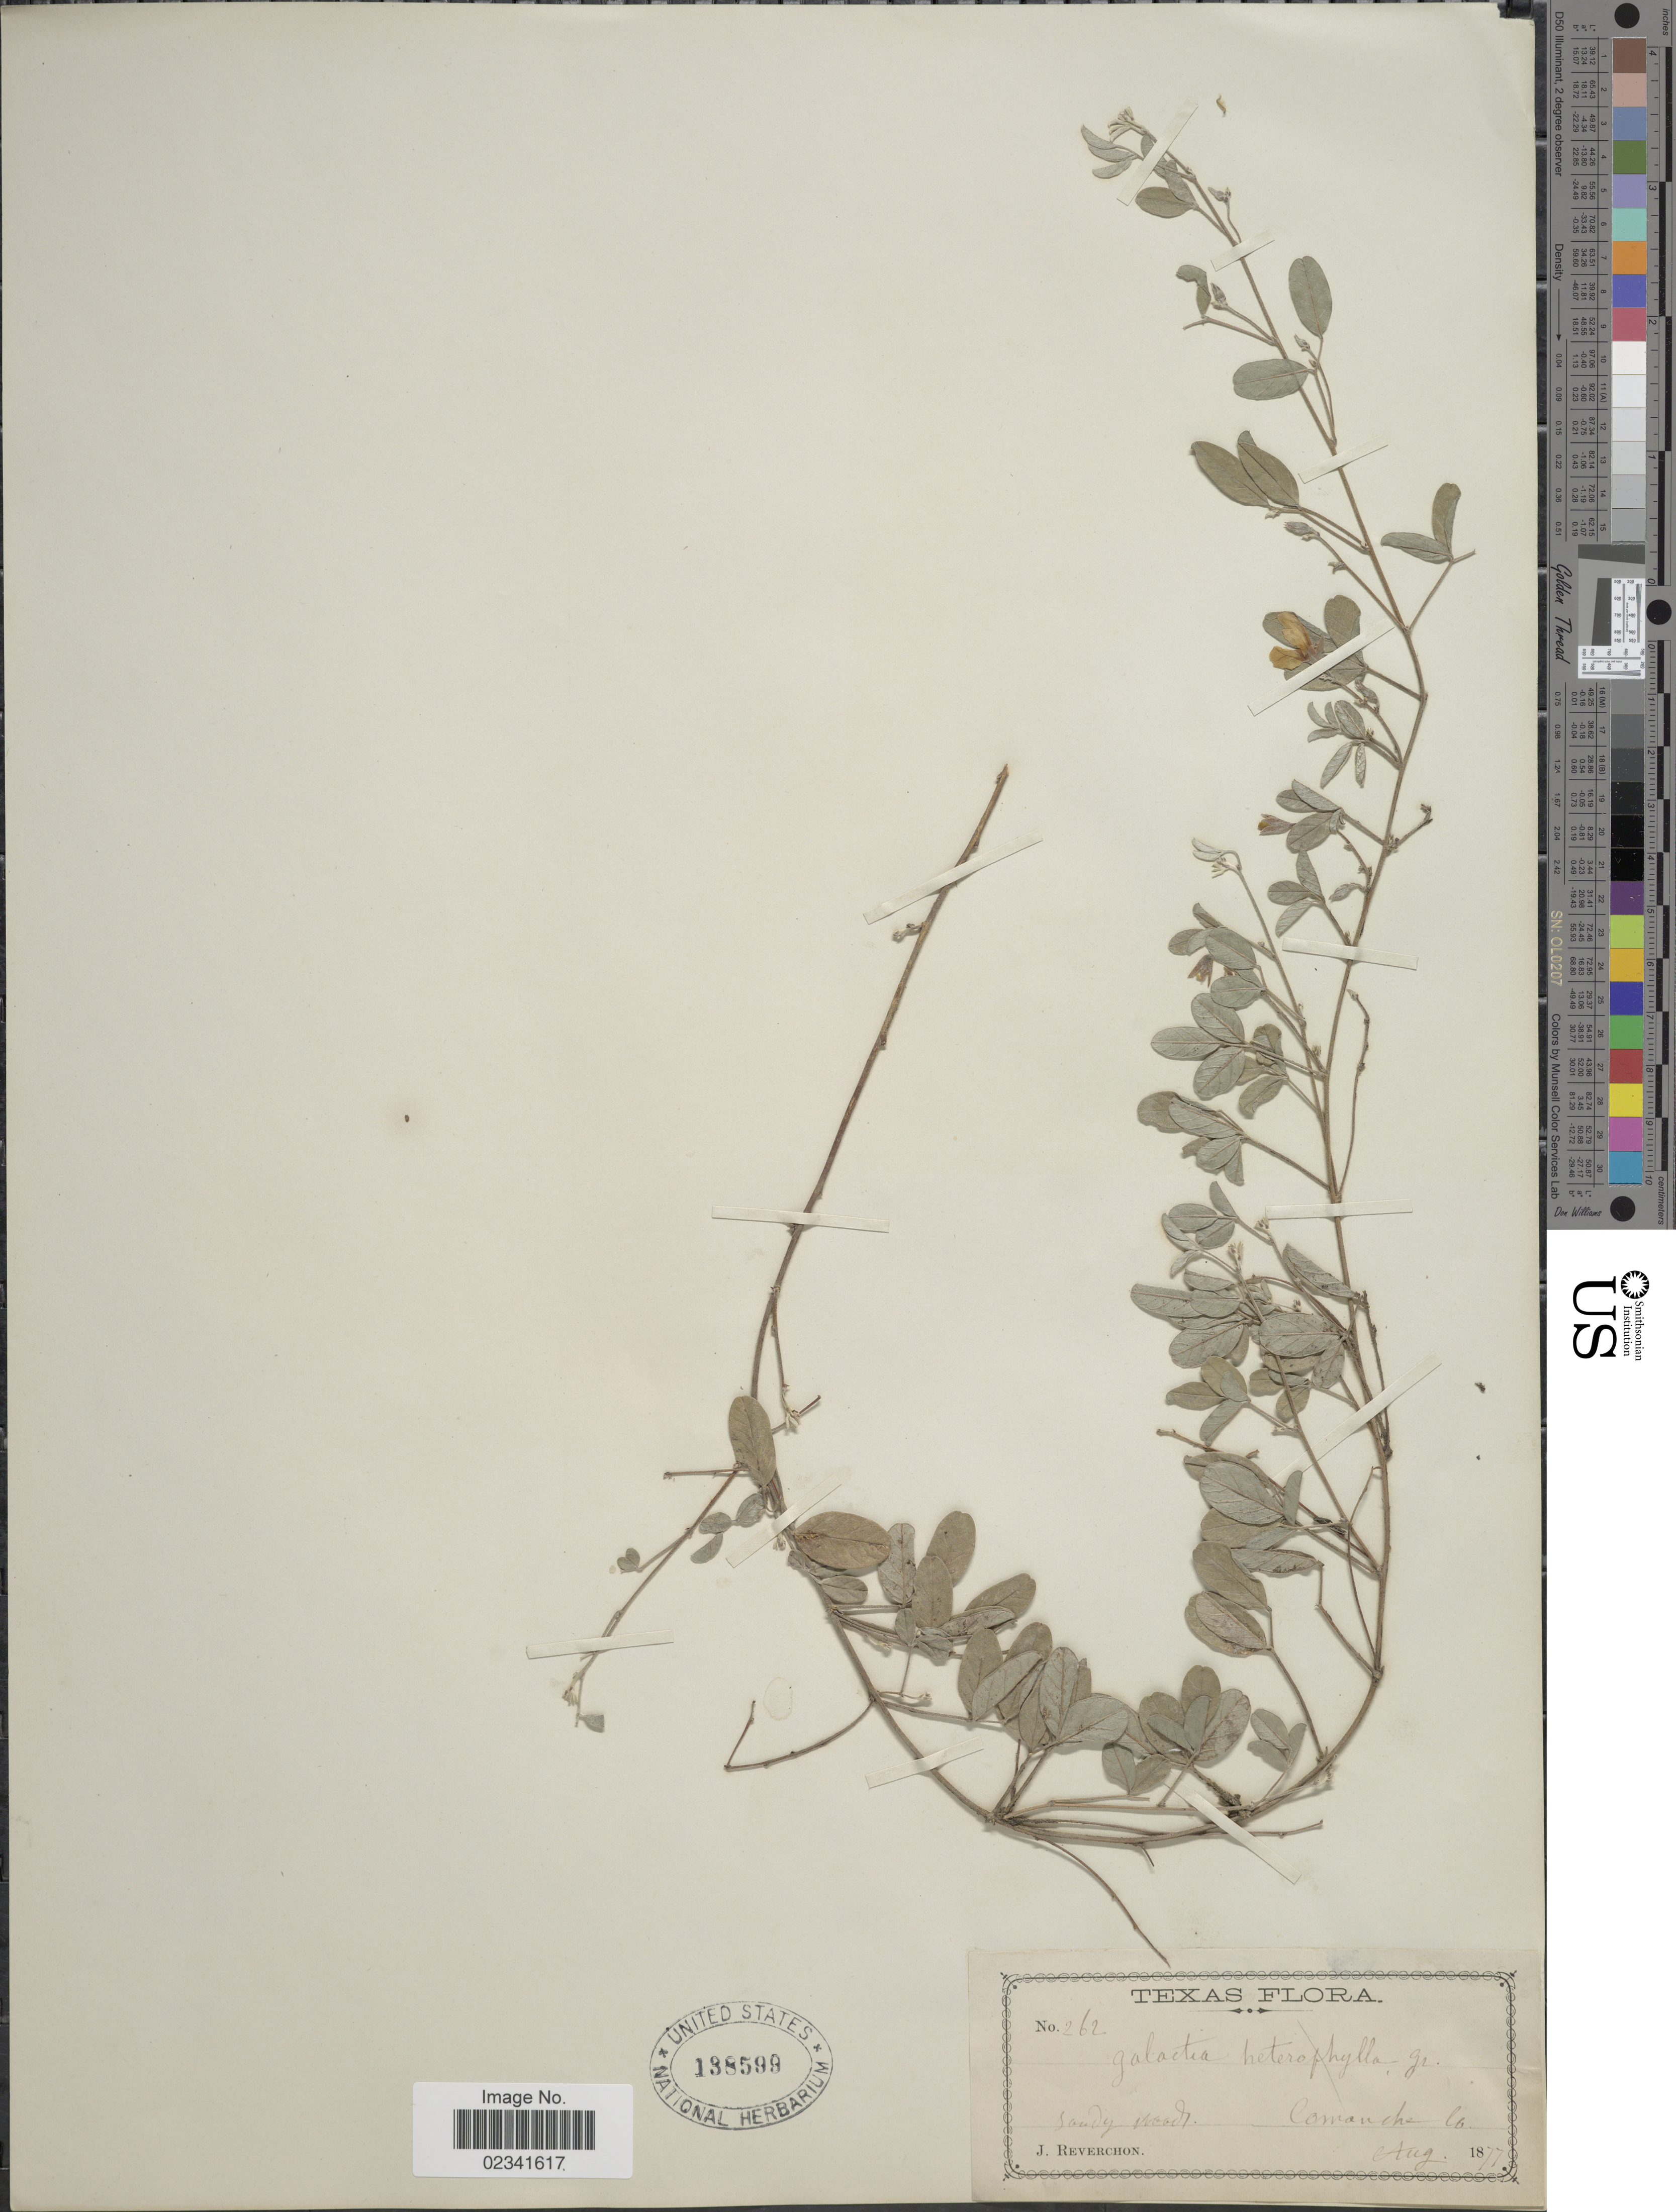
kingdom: Plantae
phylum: Tracheophyta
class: Magnoliopsida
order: Fabales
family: Fabaceae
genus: Galactia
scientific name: Galactia grayi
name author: Vail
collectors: J. Reverchon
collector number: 262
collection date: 1877-08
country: United States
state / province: Texas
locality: Comanche Co.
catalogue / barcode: US 138599